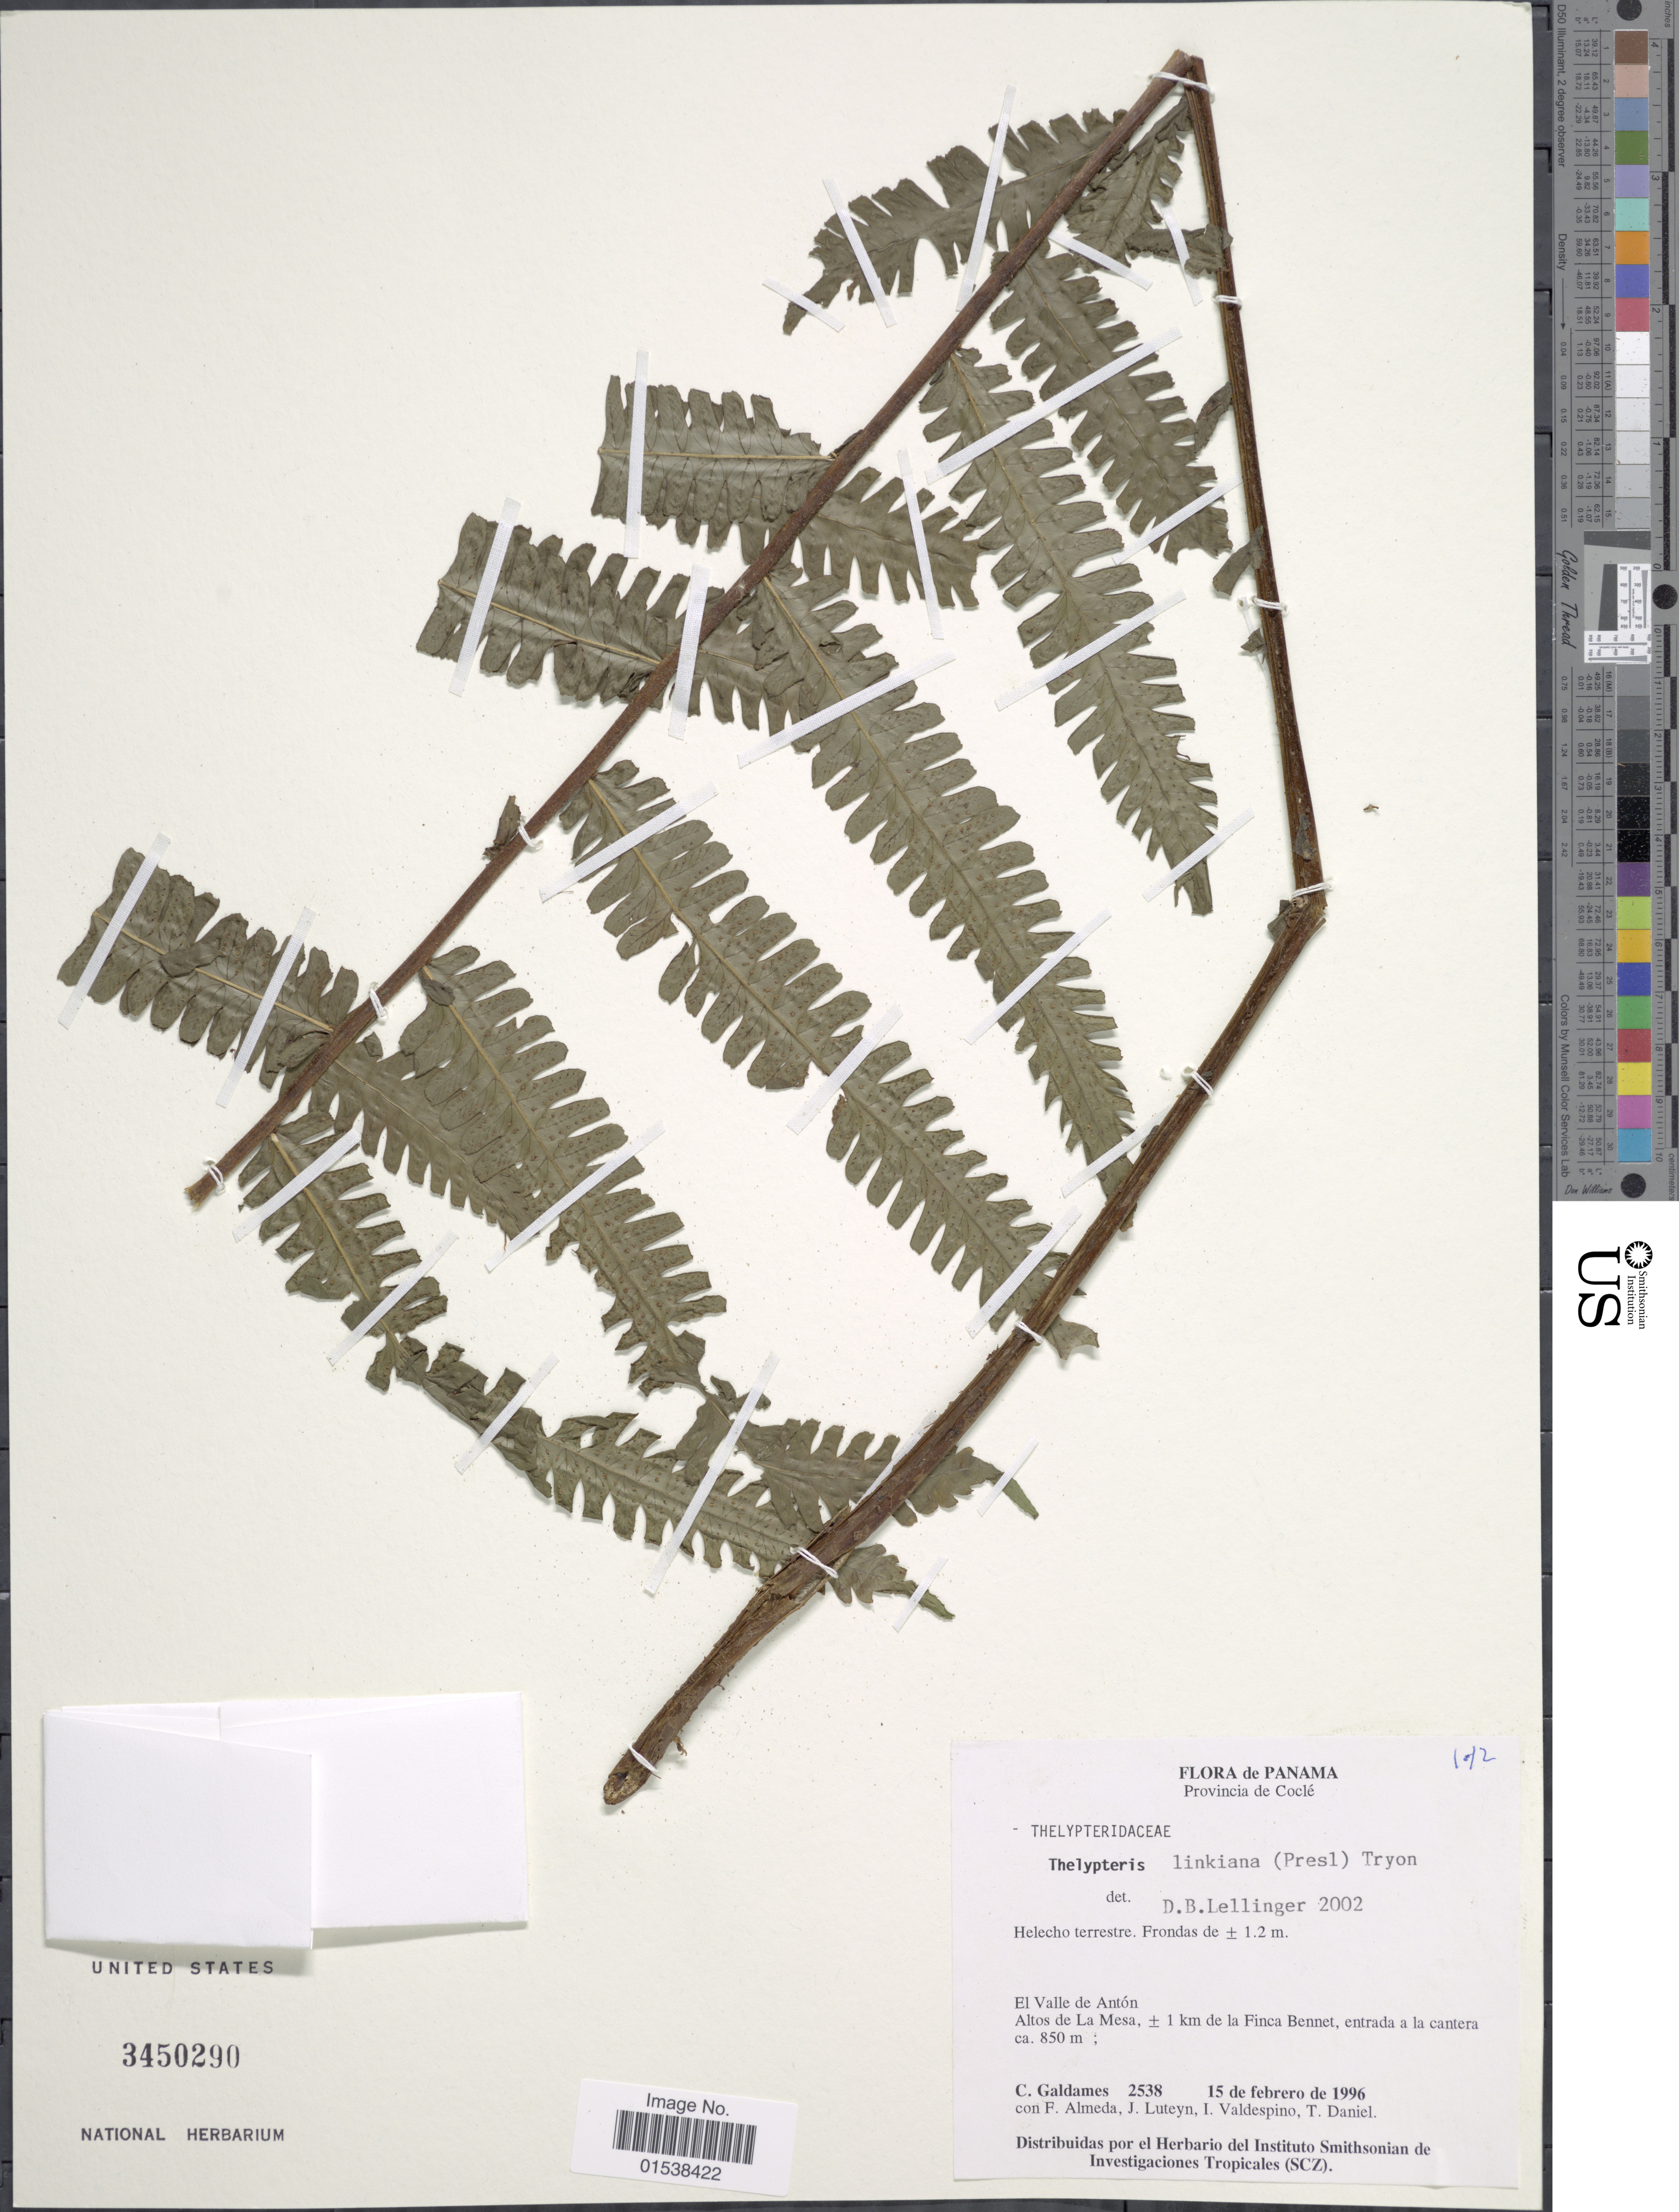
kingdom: Plantae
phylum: Tracheophyta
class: Polypodiopsida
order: Polypodiales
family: Thelypteridaceae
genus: Amauropelta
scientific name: Amauropelta linkiana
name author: (C. Presl) Pic. Serm.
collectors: C. Galdames, F. Almeda, J. L. Luteyn, I. A. Valdespino & T. Daniel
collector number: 2538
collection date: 1996-02-15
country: Panama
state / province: Coclé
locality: Provincia de Cocle, El Valle de Anton, Altos de La Mesa, ± 1 km de la Finca Bennet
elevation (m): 850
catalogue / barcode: US 3450290